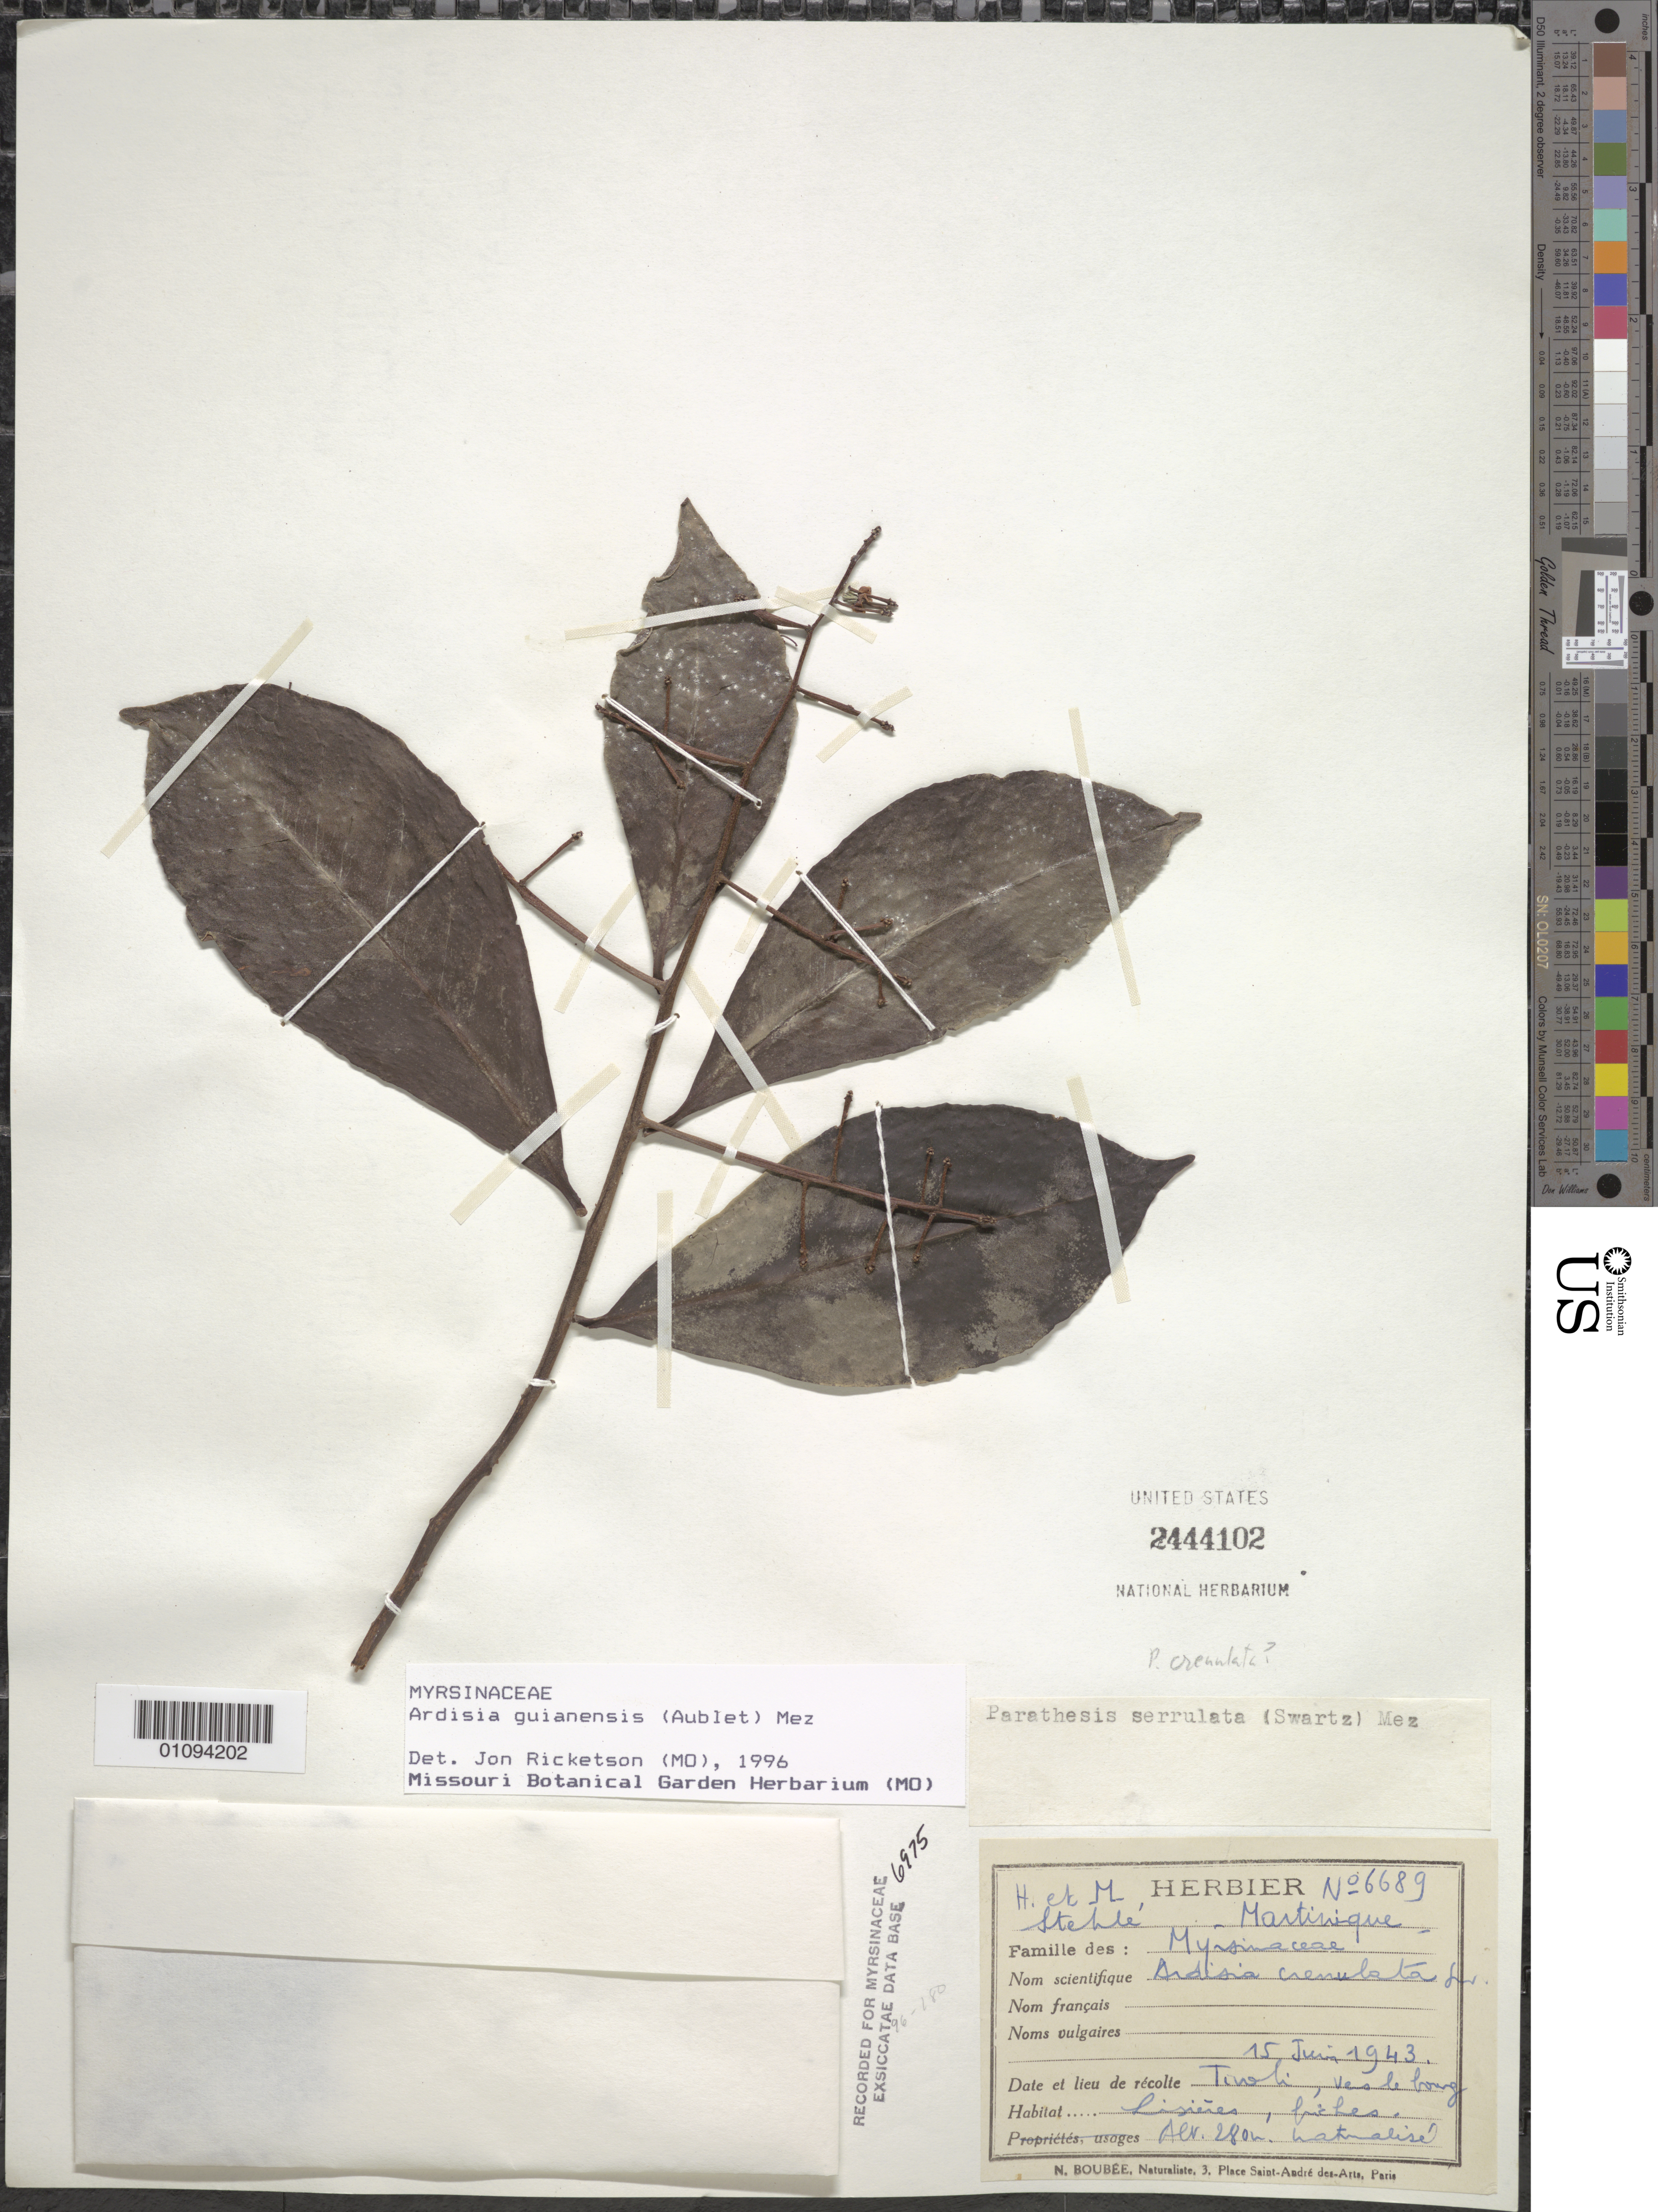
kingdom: Plantae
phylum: Tracheophyta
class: Magnoliopsida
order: Ericales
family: Primulaceae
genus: Ardisia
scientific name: Ardisia guianensis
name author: (Aubl.) Mez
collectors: H. Stehlé & M. Stehlé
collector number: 6689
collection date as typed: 05 Jun 1943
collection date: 1943-06-05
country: Martinique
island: Martinique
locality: Trivoli, Ves le Loung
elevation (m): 280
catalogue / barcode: US 2444102